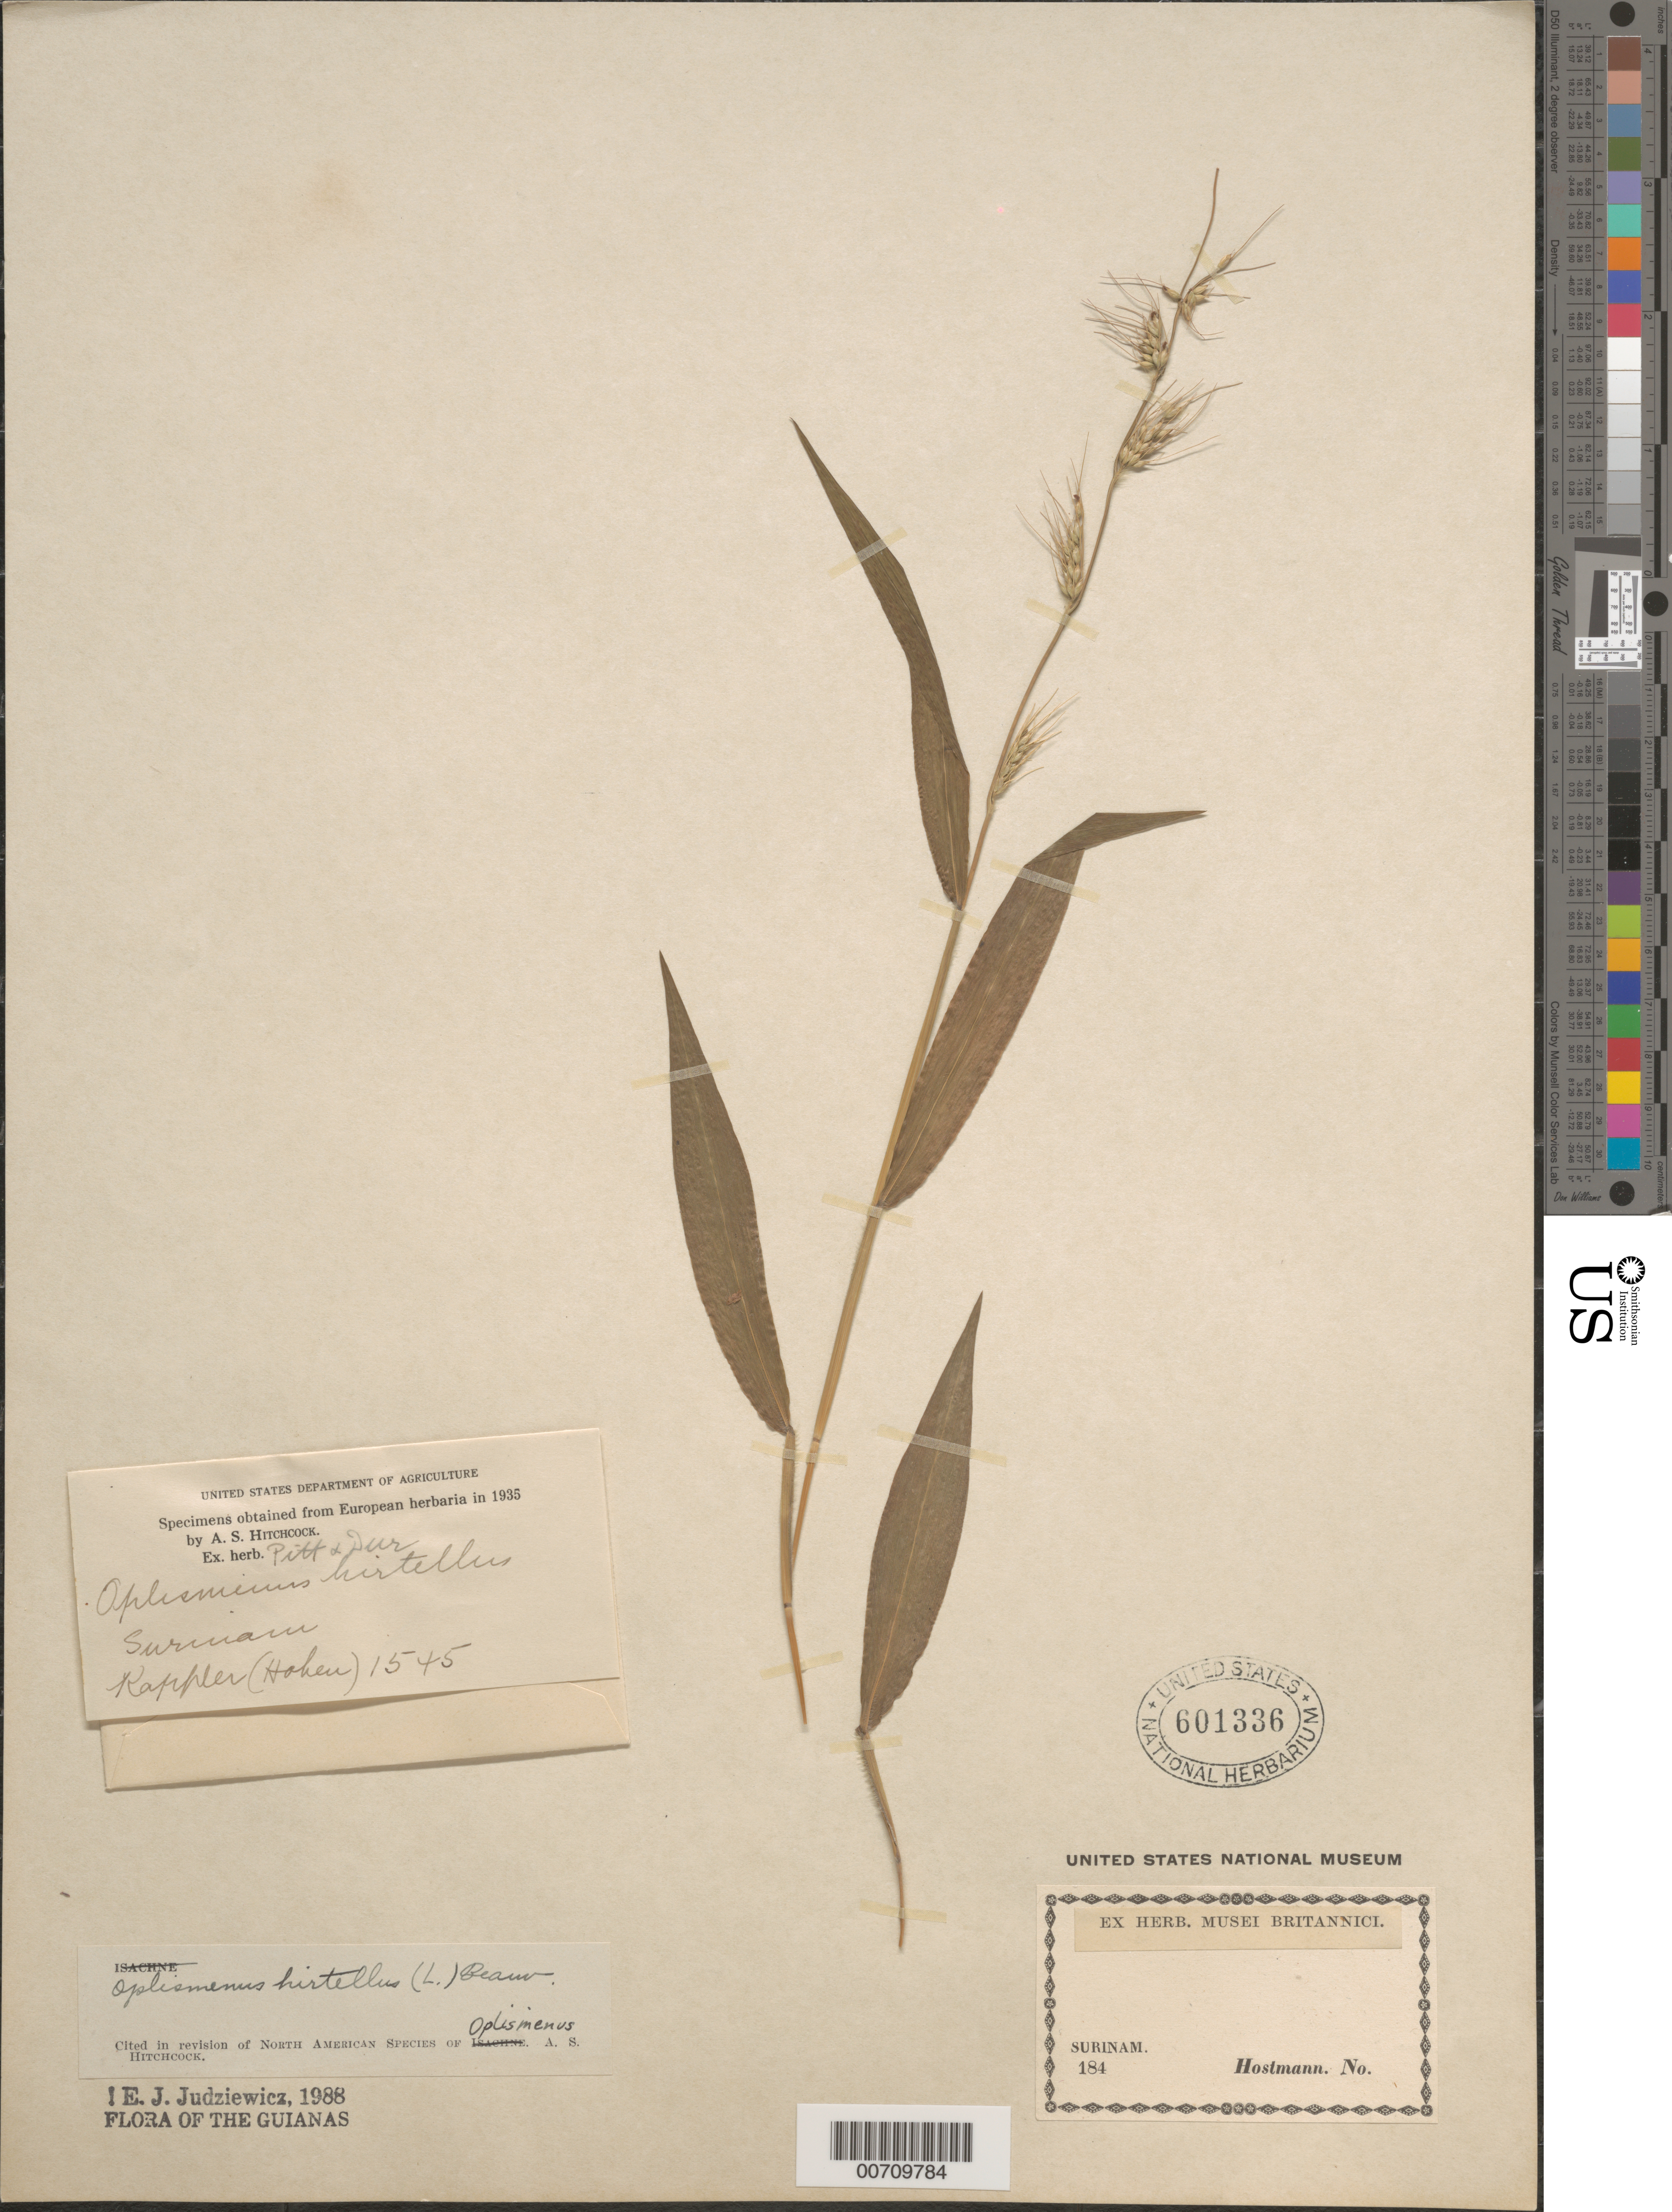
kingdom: Plantae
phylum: Tracheophyta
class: Liliopsida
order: Poales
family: Poaceae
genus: Oplismenus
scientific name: Oplismenus hirtellus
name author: (L.) P. Beauv.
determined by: Judziewicz, E. J.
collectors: F. Hostmann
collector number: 1545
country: Suriname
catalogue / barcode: US 601336